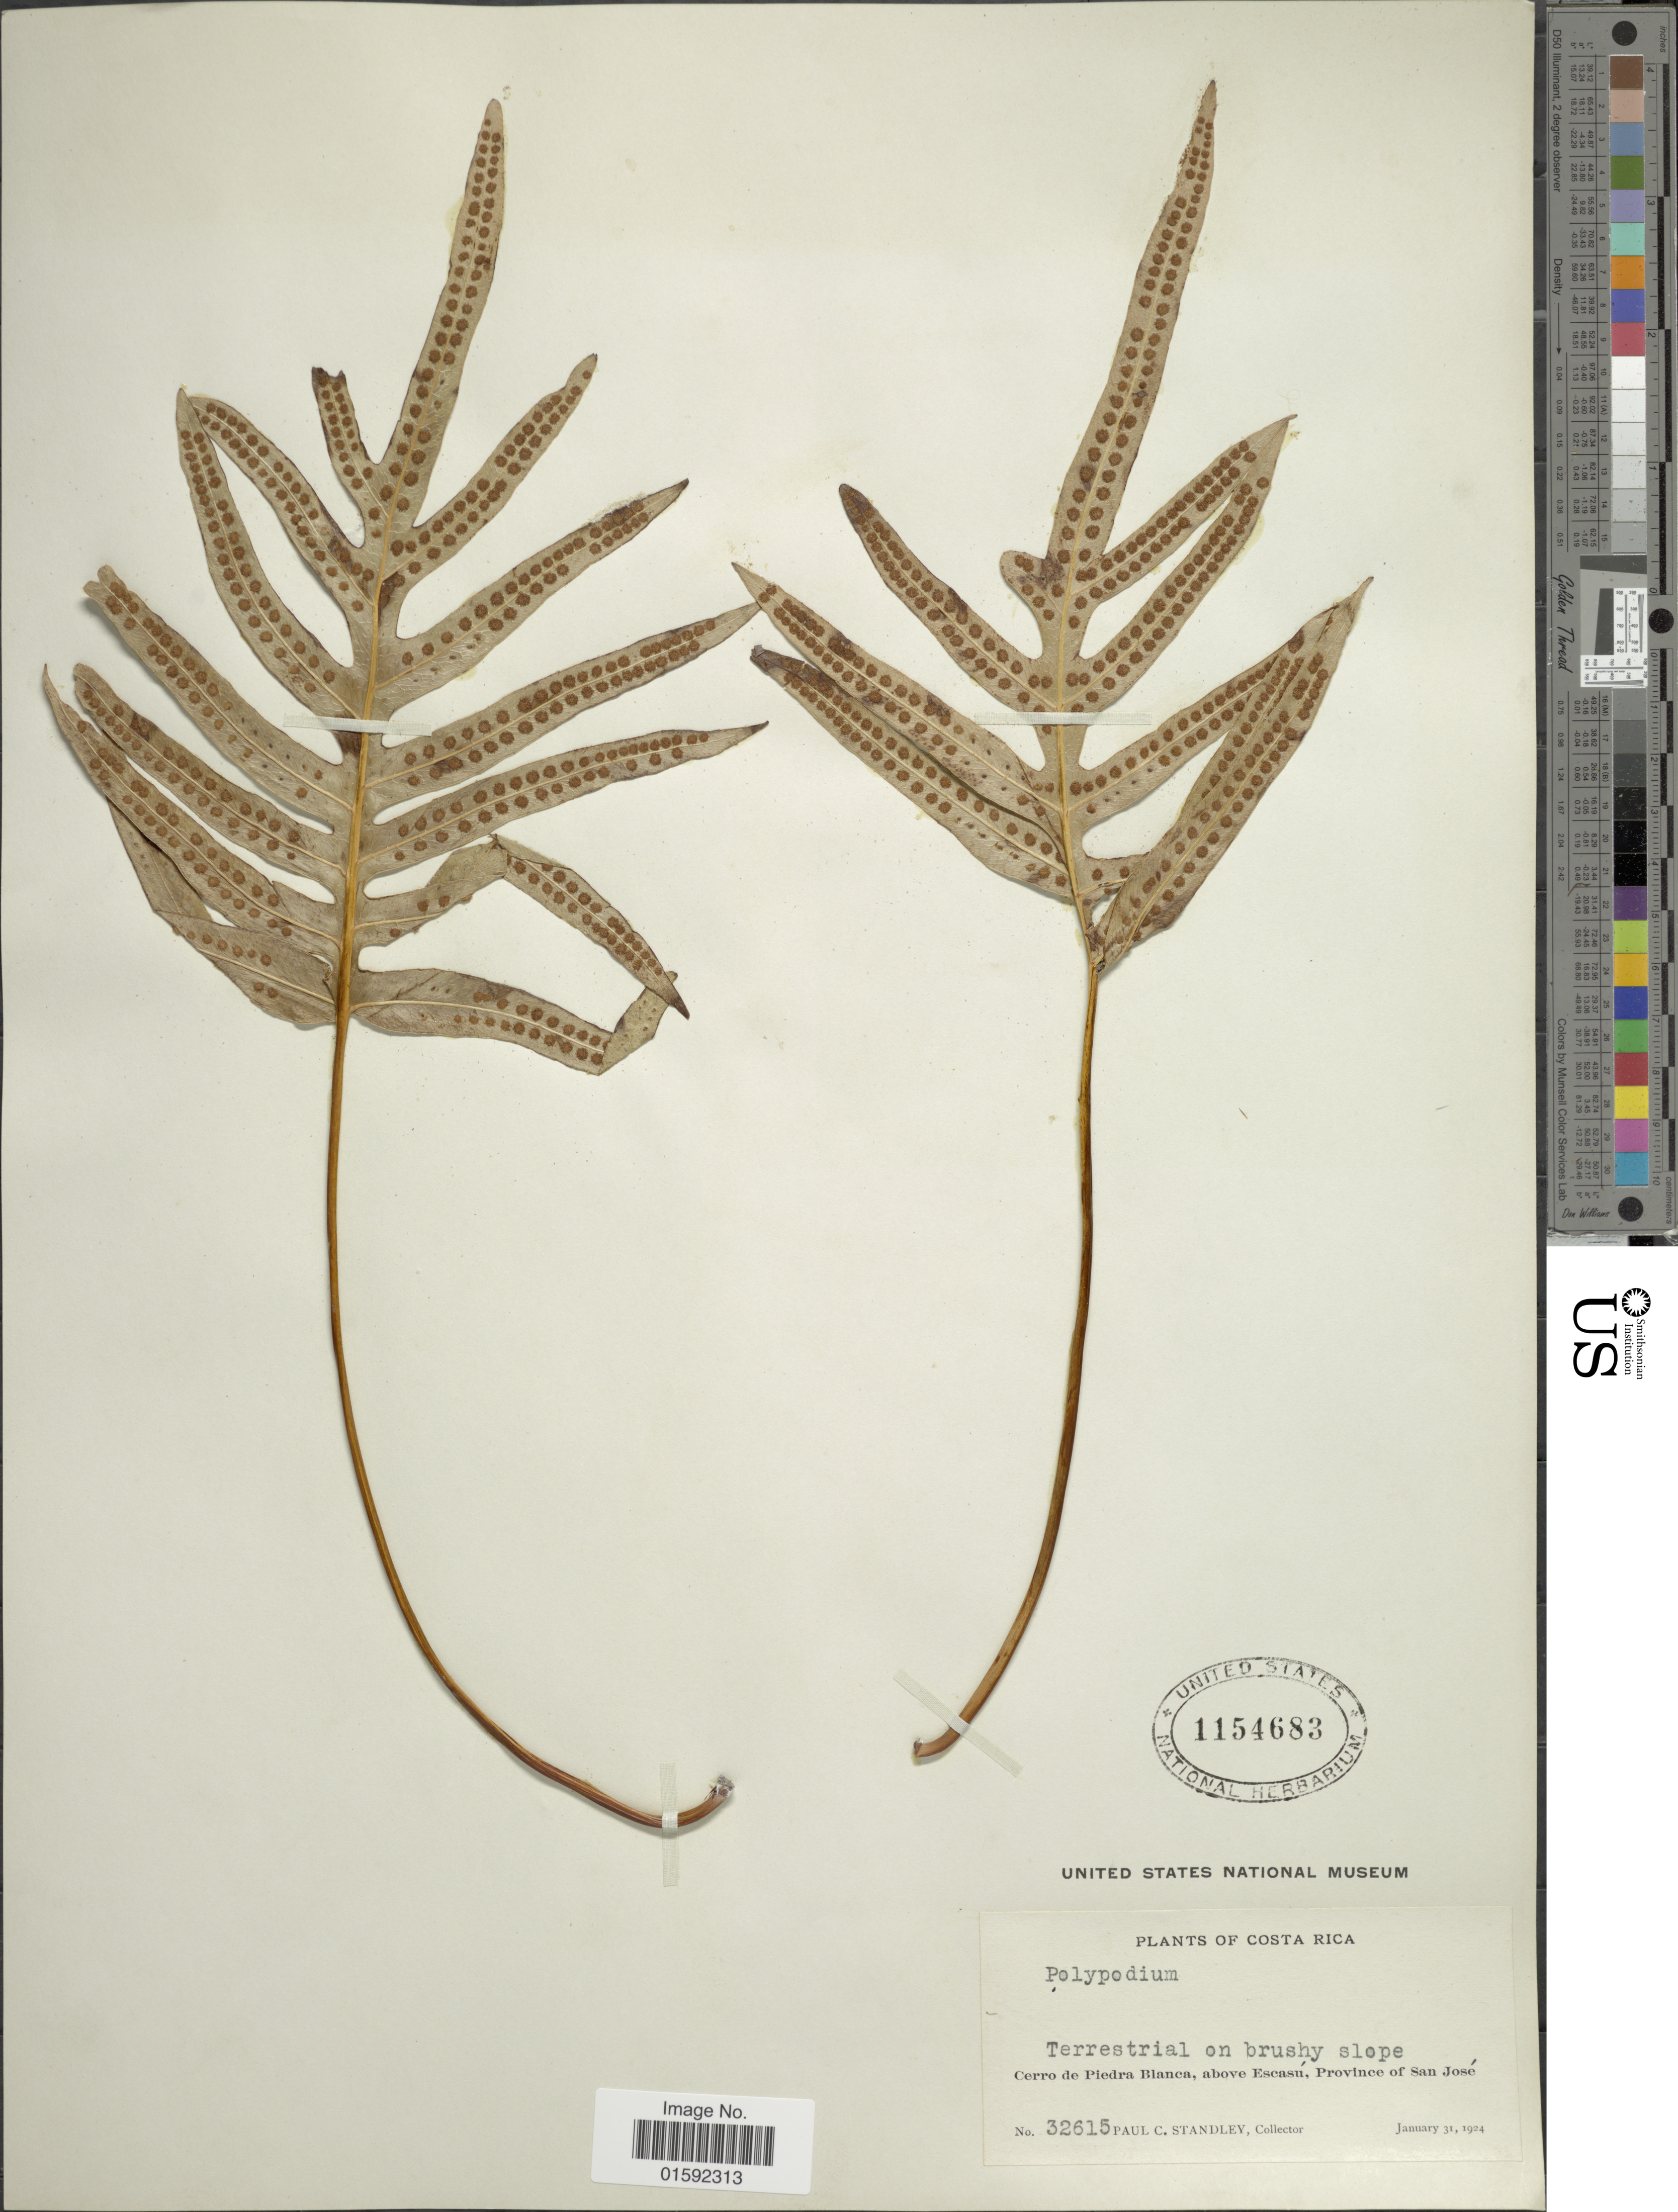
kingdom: Plantae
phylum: Tracheophyta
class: Polypodiopsida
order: Polypodiales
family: Polypodiaceae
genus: Phlebodium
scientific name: Phlebodium pseudoaureum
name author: (Cav.) Lellinger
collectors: P. C. Standley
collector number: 32615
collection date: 1924-01-31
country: Costa Rica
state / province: San José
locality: Costa Rica, Cerro de Piedra Blanca, above Escasú, Province of San José.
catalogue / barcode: US 1154683